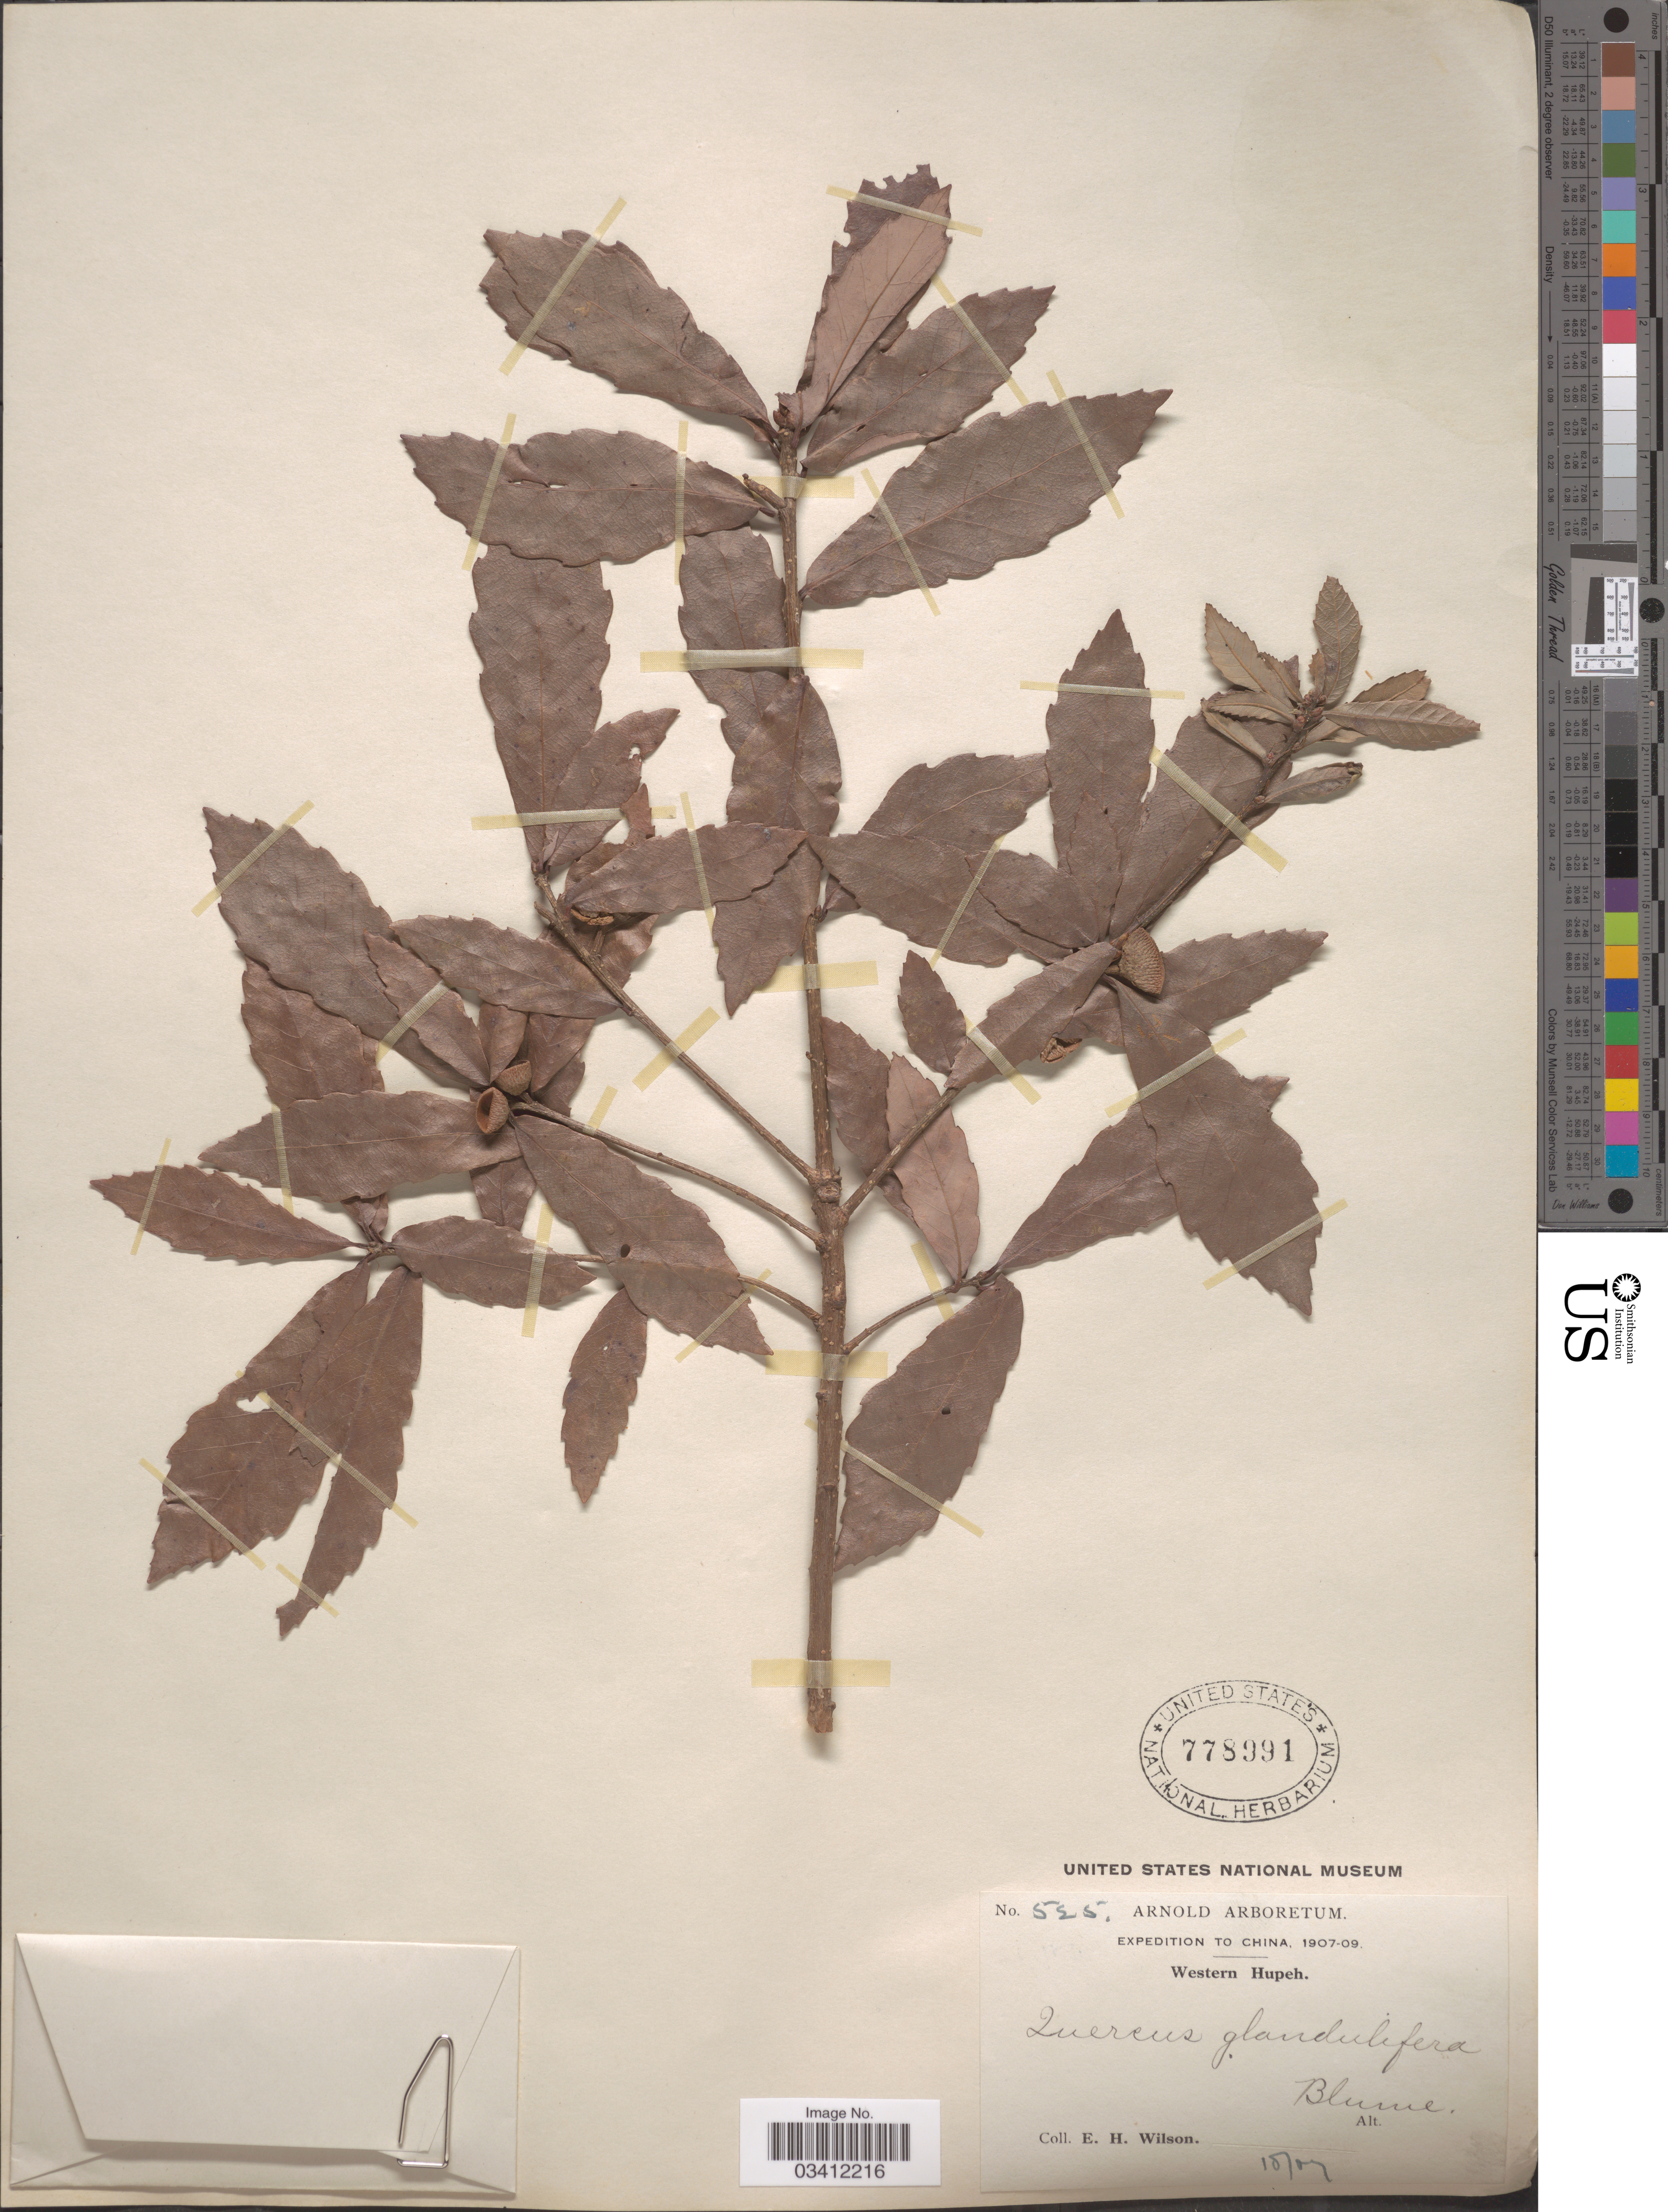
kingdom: Plantae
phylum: Tracheophyta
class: Magnoliopsida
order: Fagales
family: Fagaceae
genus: Quercus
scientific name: Quercus serrata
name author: Thunb.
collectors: E. Wilson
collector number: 525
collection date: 1907-10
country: China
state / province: Hubei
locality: Western Hupeh.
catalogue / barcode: US 778991